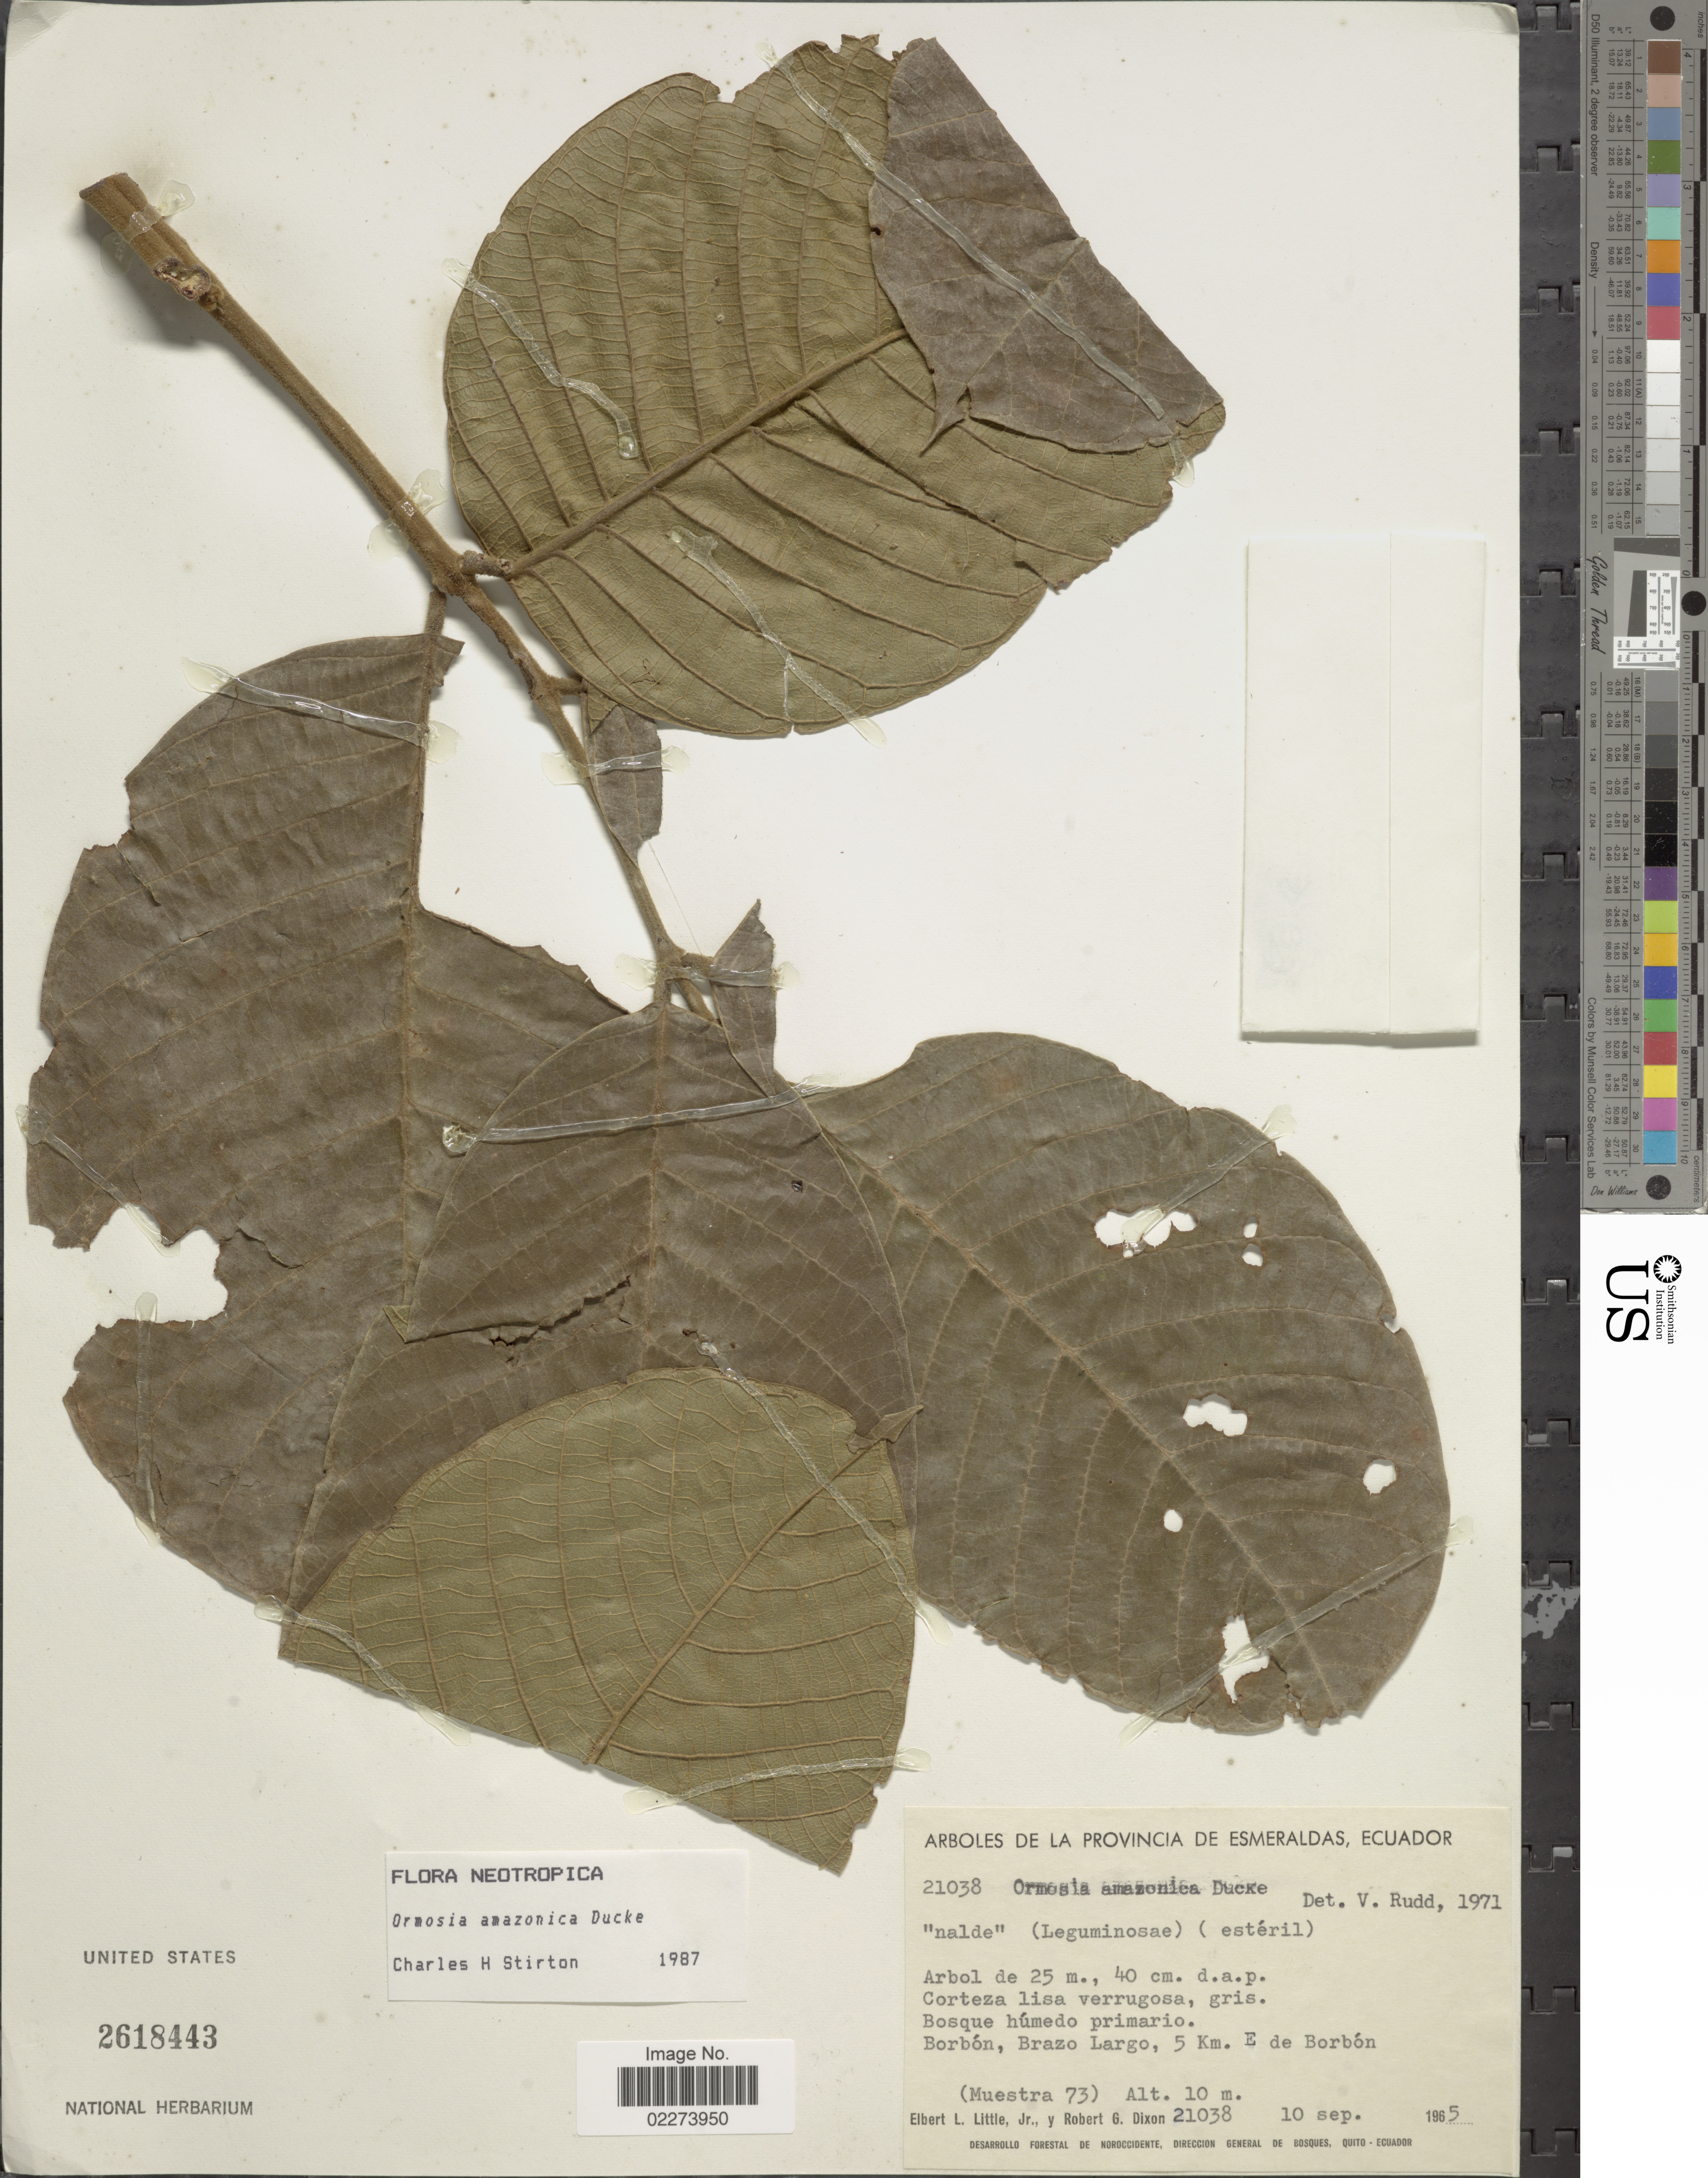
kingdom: Plantae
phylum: Tracheophyta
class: Magnoliopsida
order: Fabales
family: Fabaceae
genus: Ormosia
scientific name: Ormosia amazonica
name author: Ducke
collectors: E. L. Little & R. G. Dixon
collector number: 21038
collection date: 1965-09-10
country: Ecuador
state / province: Esmeraldas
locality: Arboles De La Provincia de Esmeraldas, Ecuador, Borbon, Brazo Largo, 5 km. E de Borbon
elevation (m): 10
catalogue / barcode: US 2618443